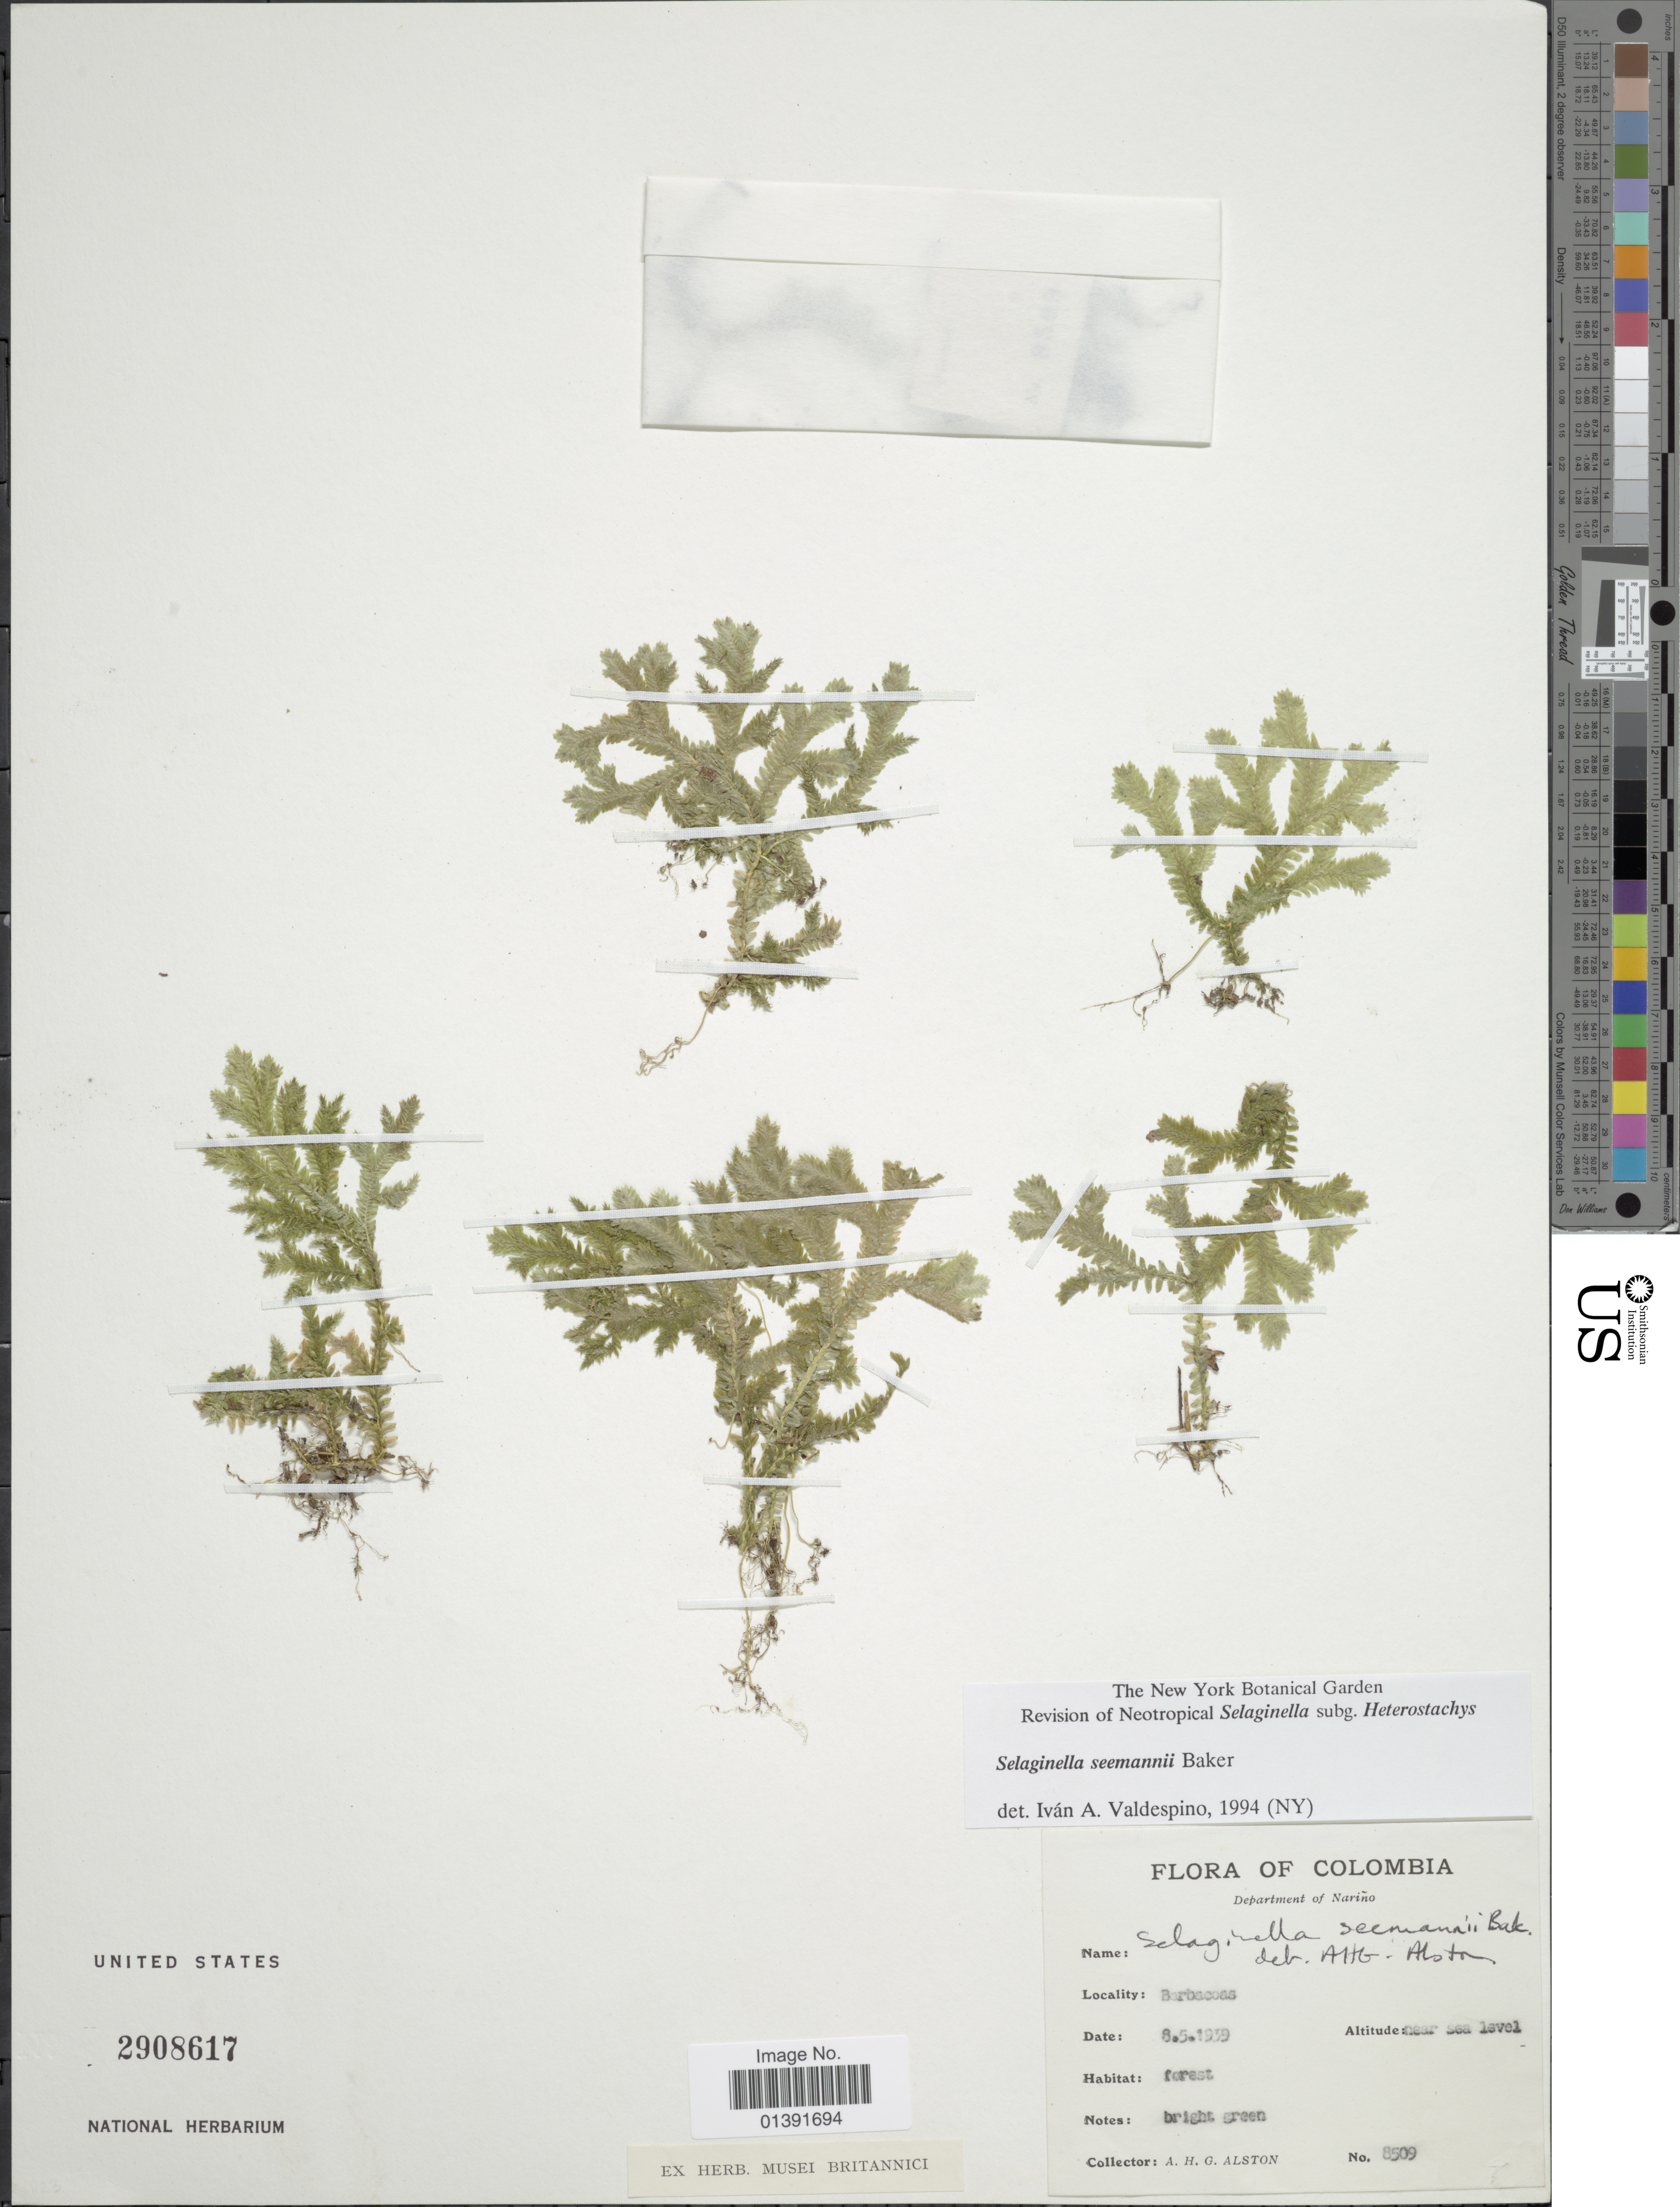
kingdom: Plantae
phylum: Tracheophyta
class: Lycopodiopsida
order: Selaginellales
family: Selaginellaceae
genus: Selaginella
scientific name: Selaginella seemannii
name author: Baker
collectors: A. H. Alston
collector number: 8509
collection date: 1939-05-08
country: Colombia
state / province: Nariño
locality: Barbacoas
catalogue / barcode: US 2908617